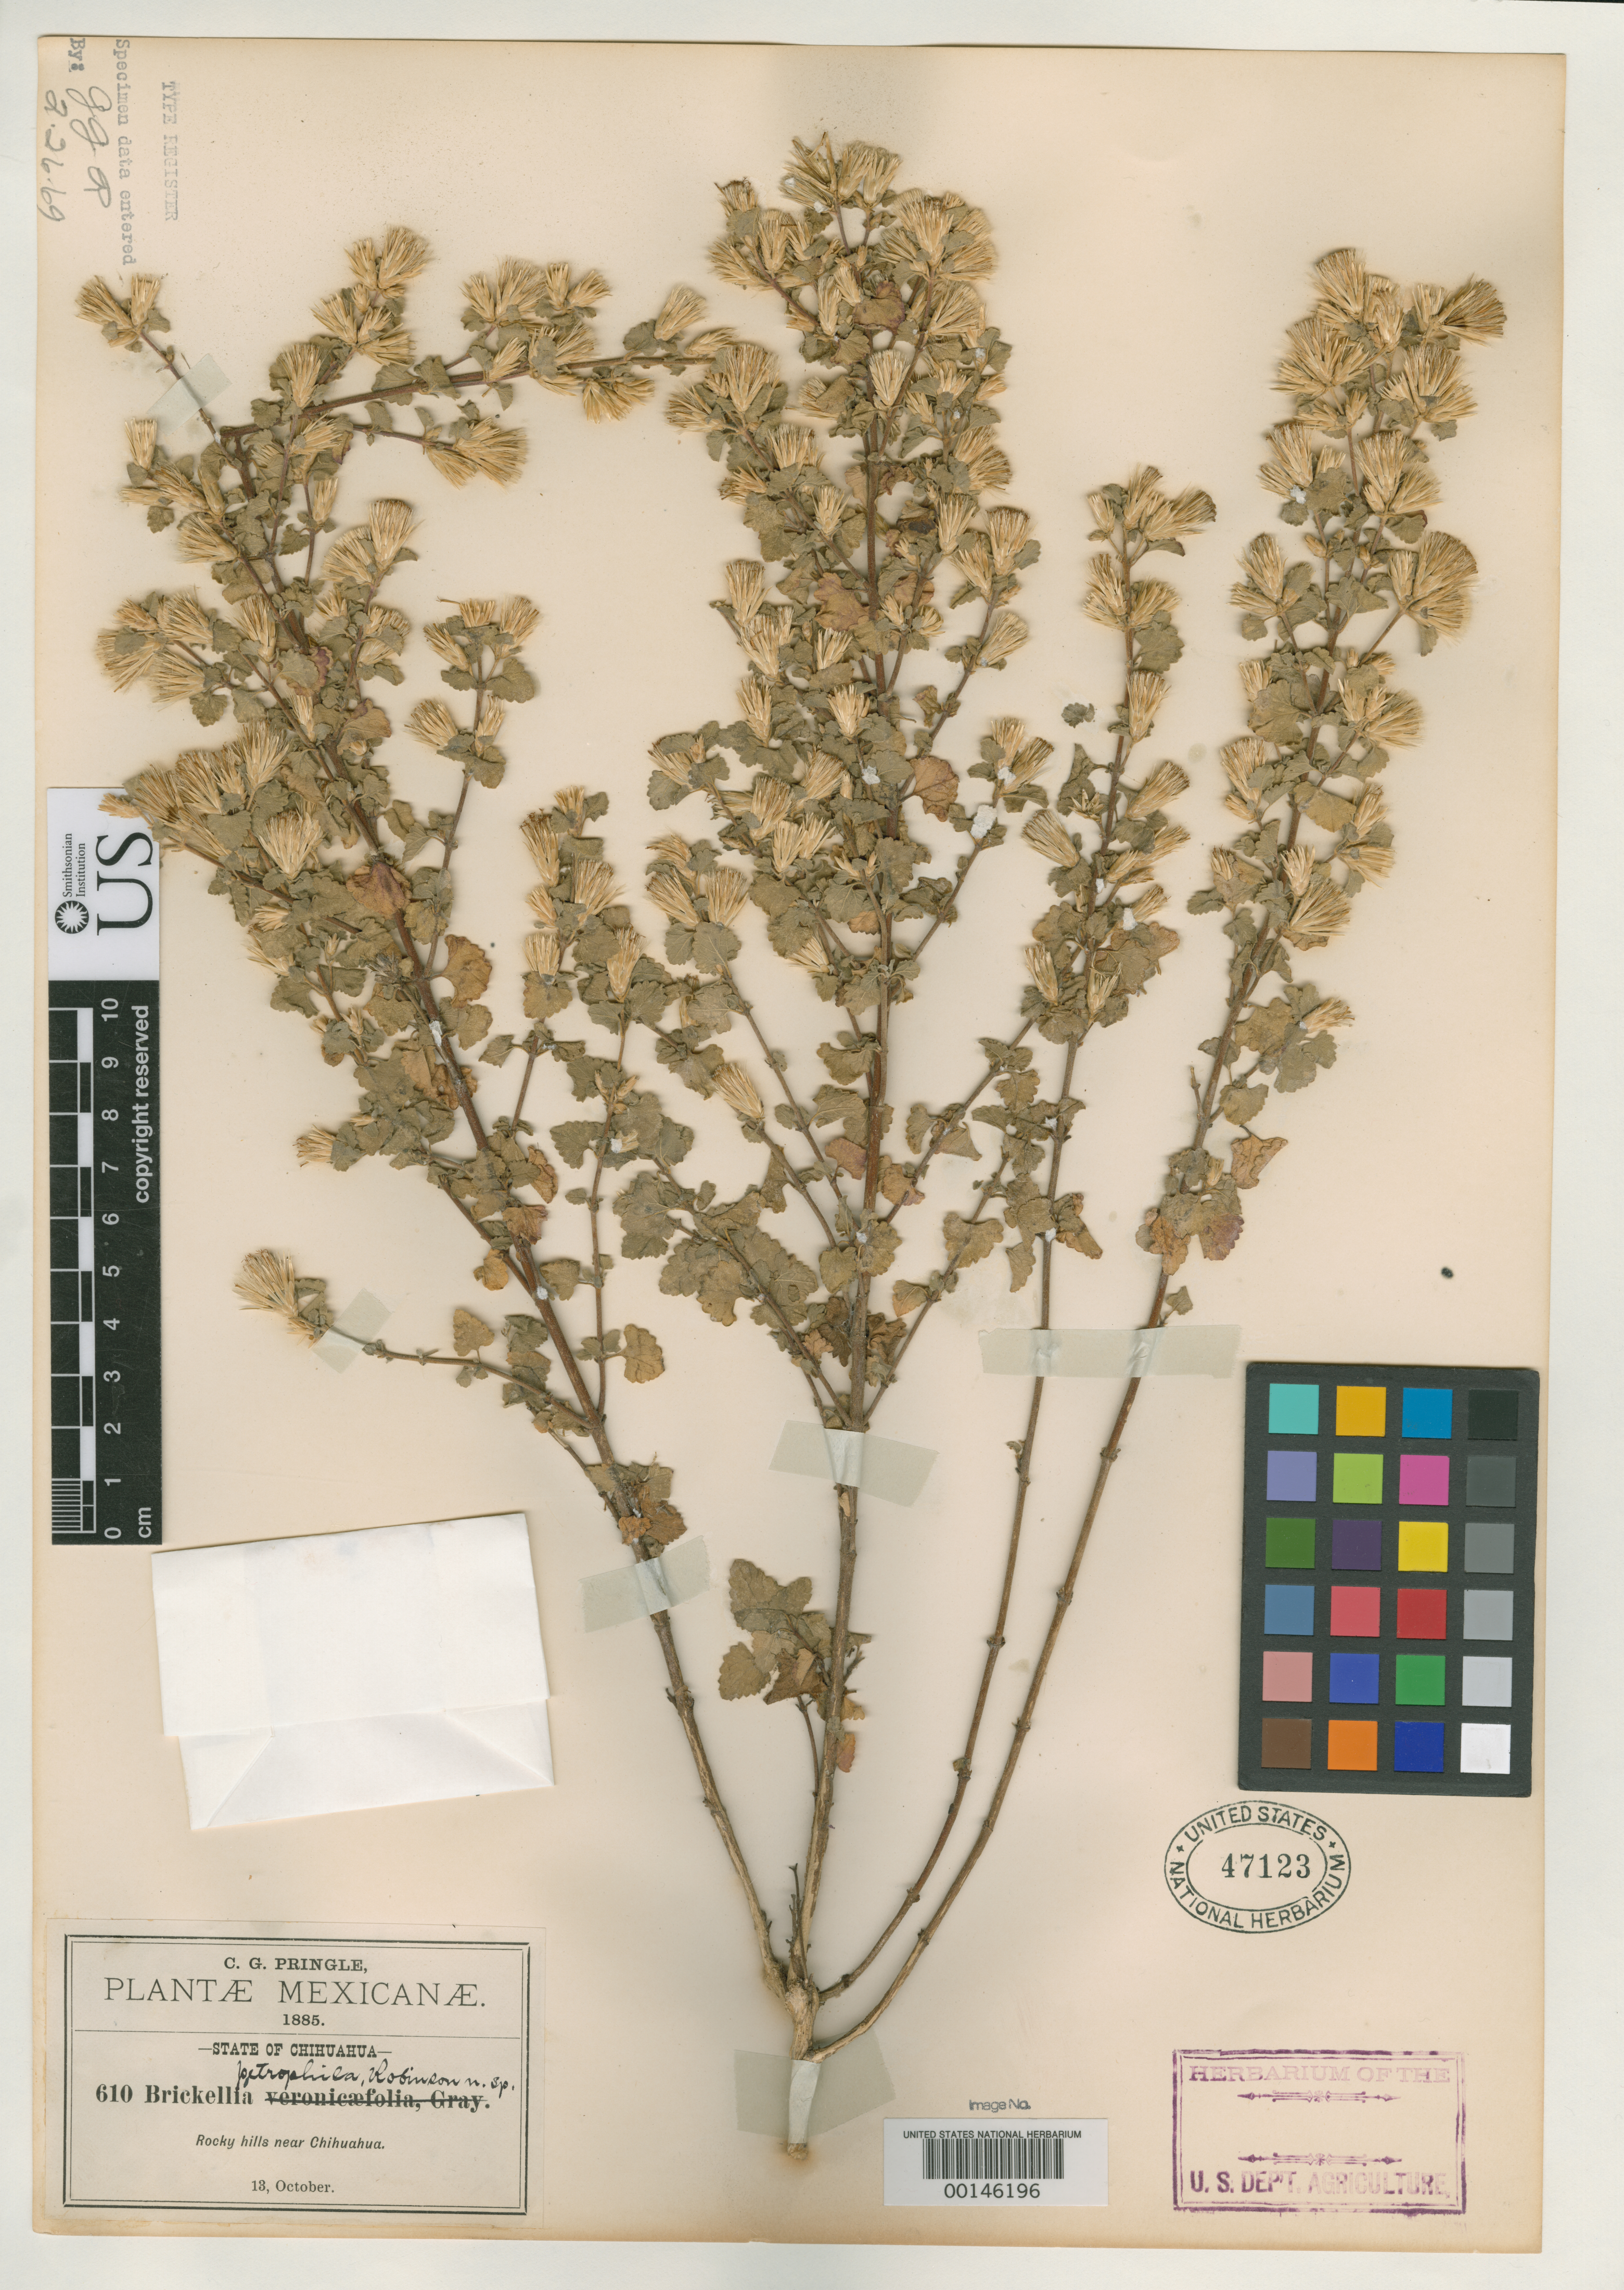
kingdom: Plantae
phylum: Tracheophyta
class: Magnoliopsida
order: Asterales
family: Asteraceae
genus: Brickellia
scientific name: Brickellia petrophila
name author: B.L. Rob.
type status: Isotype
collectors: C. G. Pringle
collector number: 610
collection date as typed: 13 Oct 1885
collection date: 1885-10-13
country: Mexico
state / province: Chihuahua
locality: Near City of Chihuahua.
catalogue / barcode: US 47123